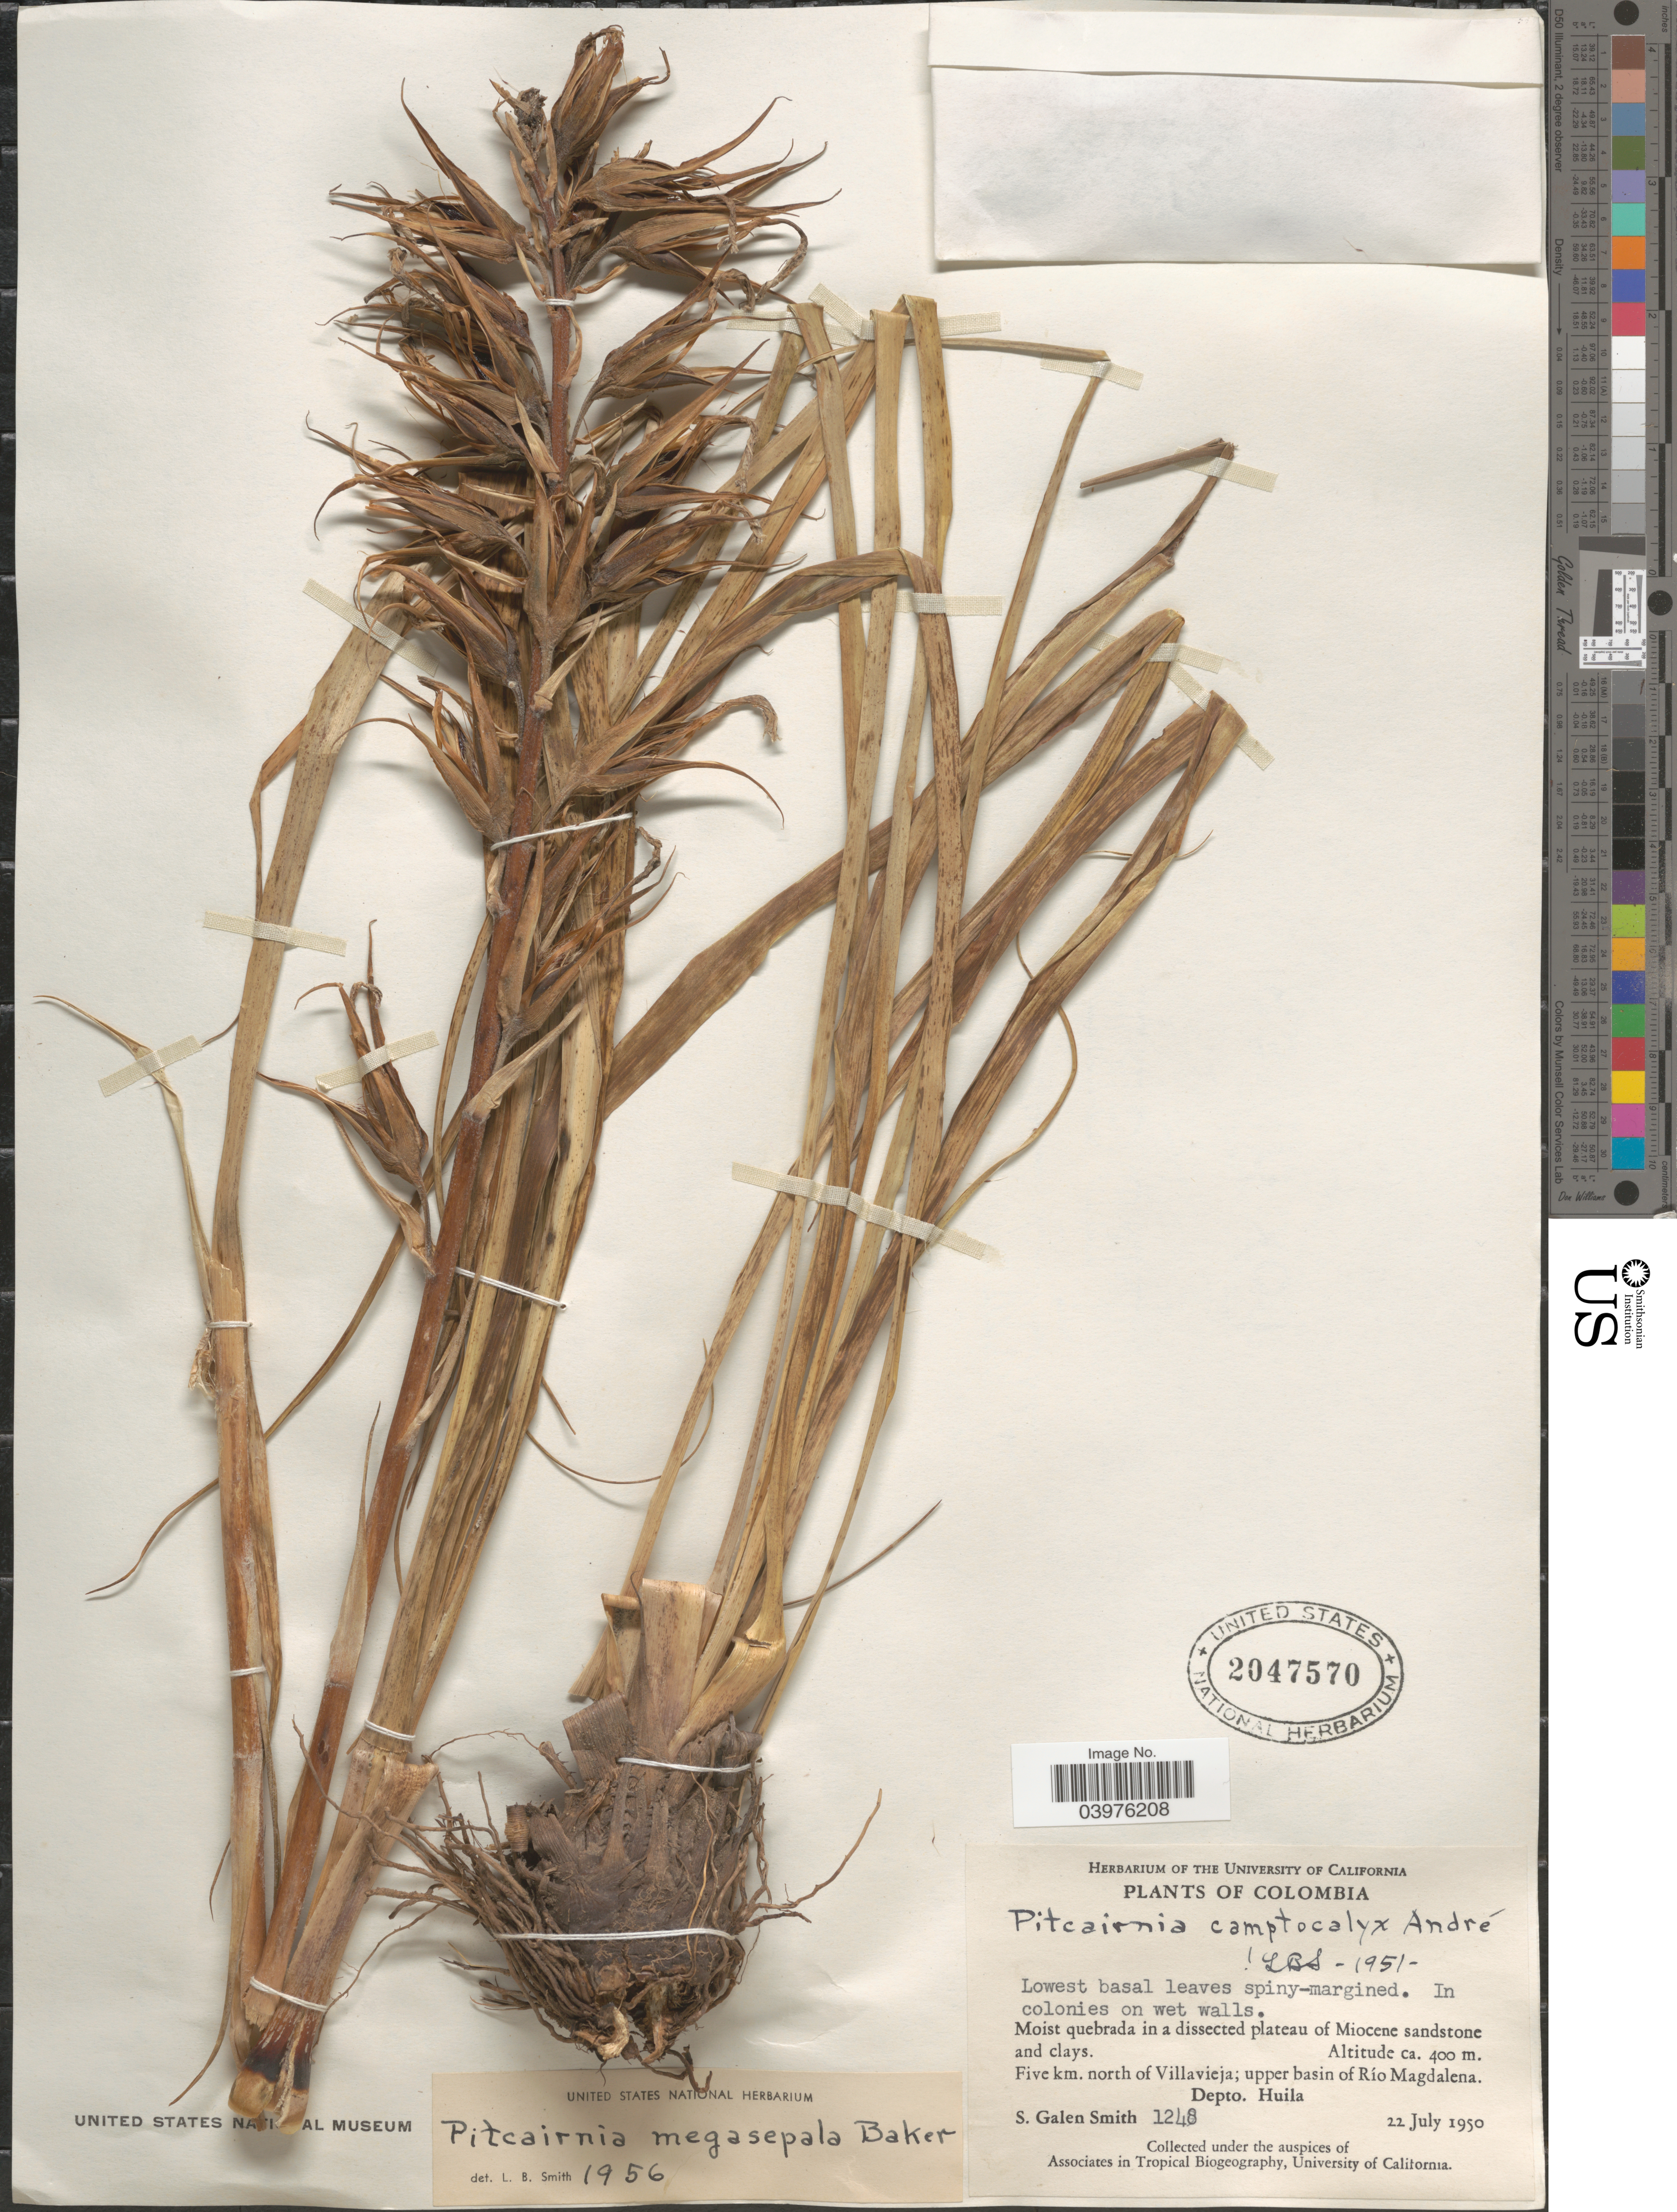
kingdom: Plantae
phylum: Tracheophyta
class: Liliopsida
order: Poales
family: Bromeliaceae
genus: Pitcairnia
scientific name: Pitcairnia megasepala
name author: Baker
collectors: S. G. Smith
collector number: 1248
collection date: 1950-07-22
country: Colombia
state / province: Huila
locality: Moist quebrada in a dissected plateau of Miocene sandstone and clays. Five km. north of Villavieja; upper basin of Río Magdalena. Depto. Huila.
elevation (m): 400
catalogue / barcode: US 2047570